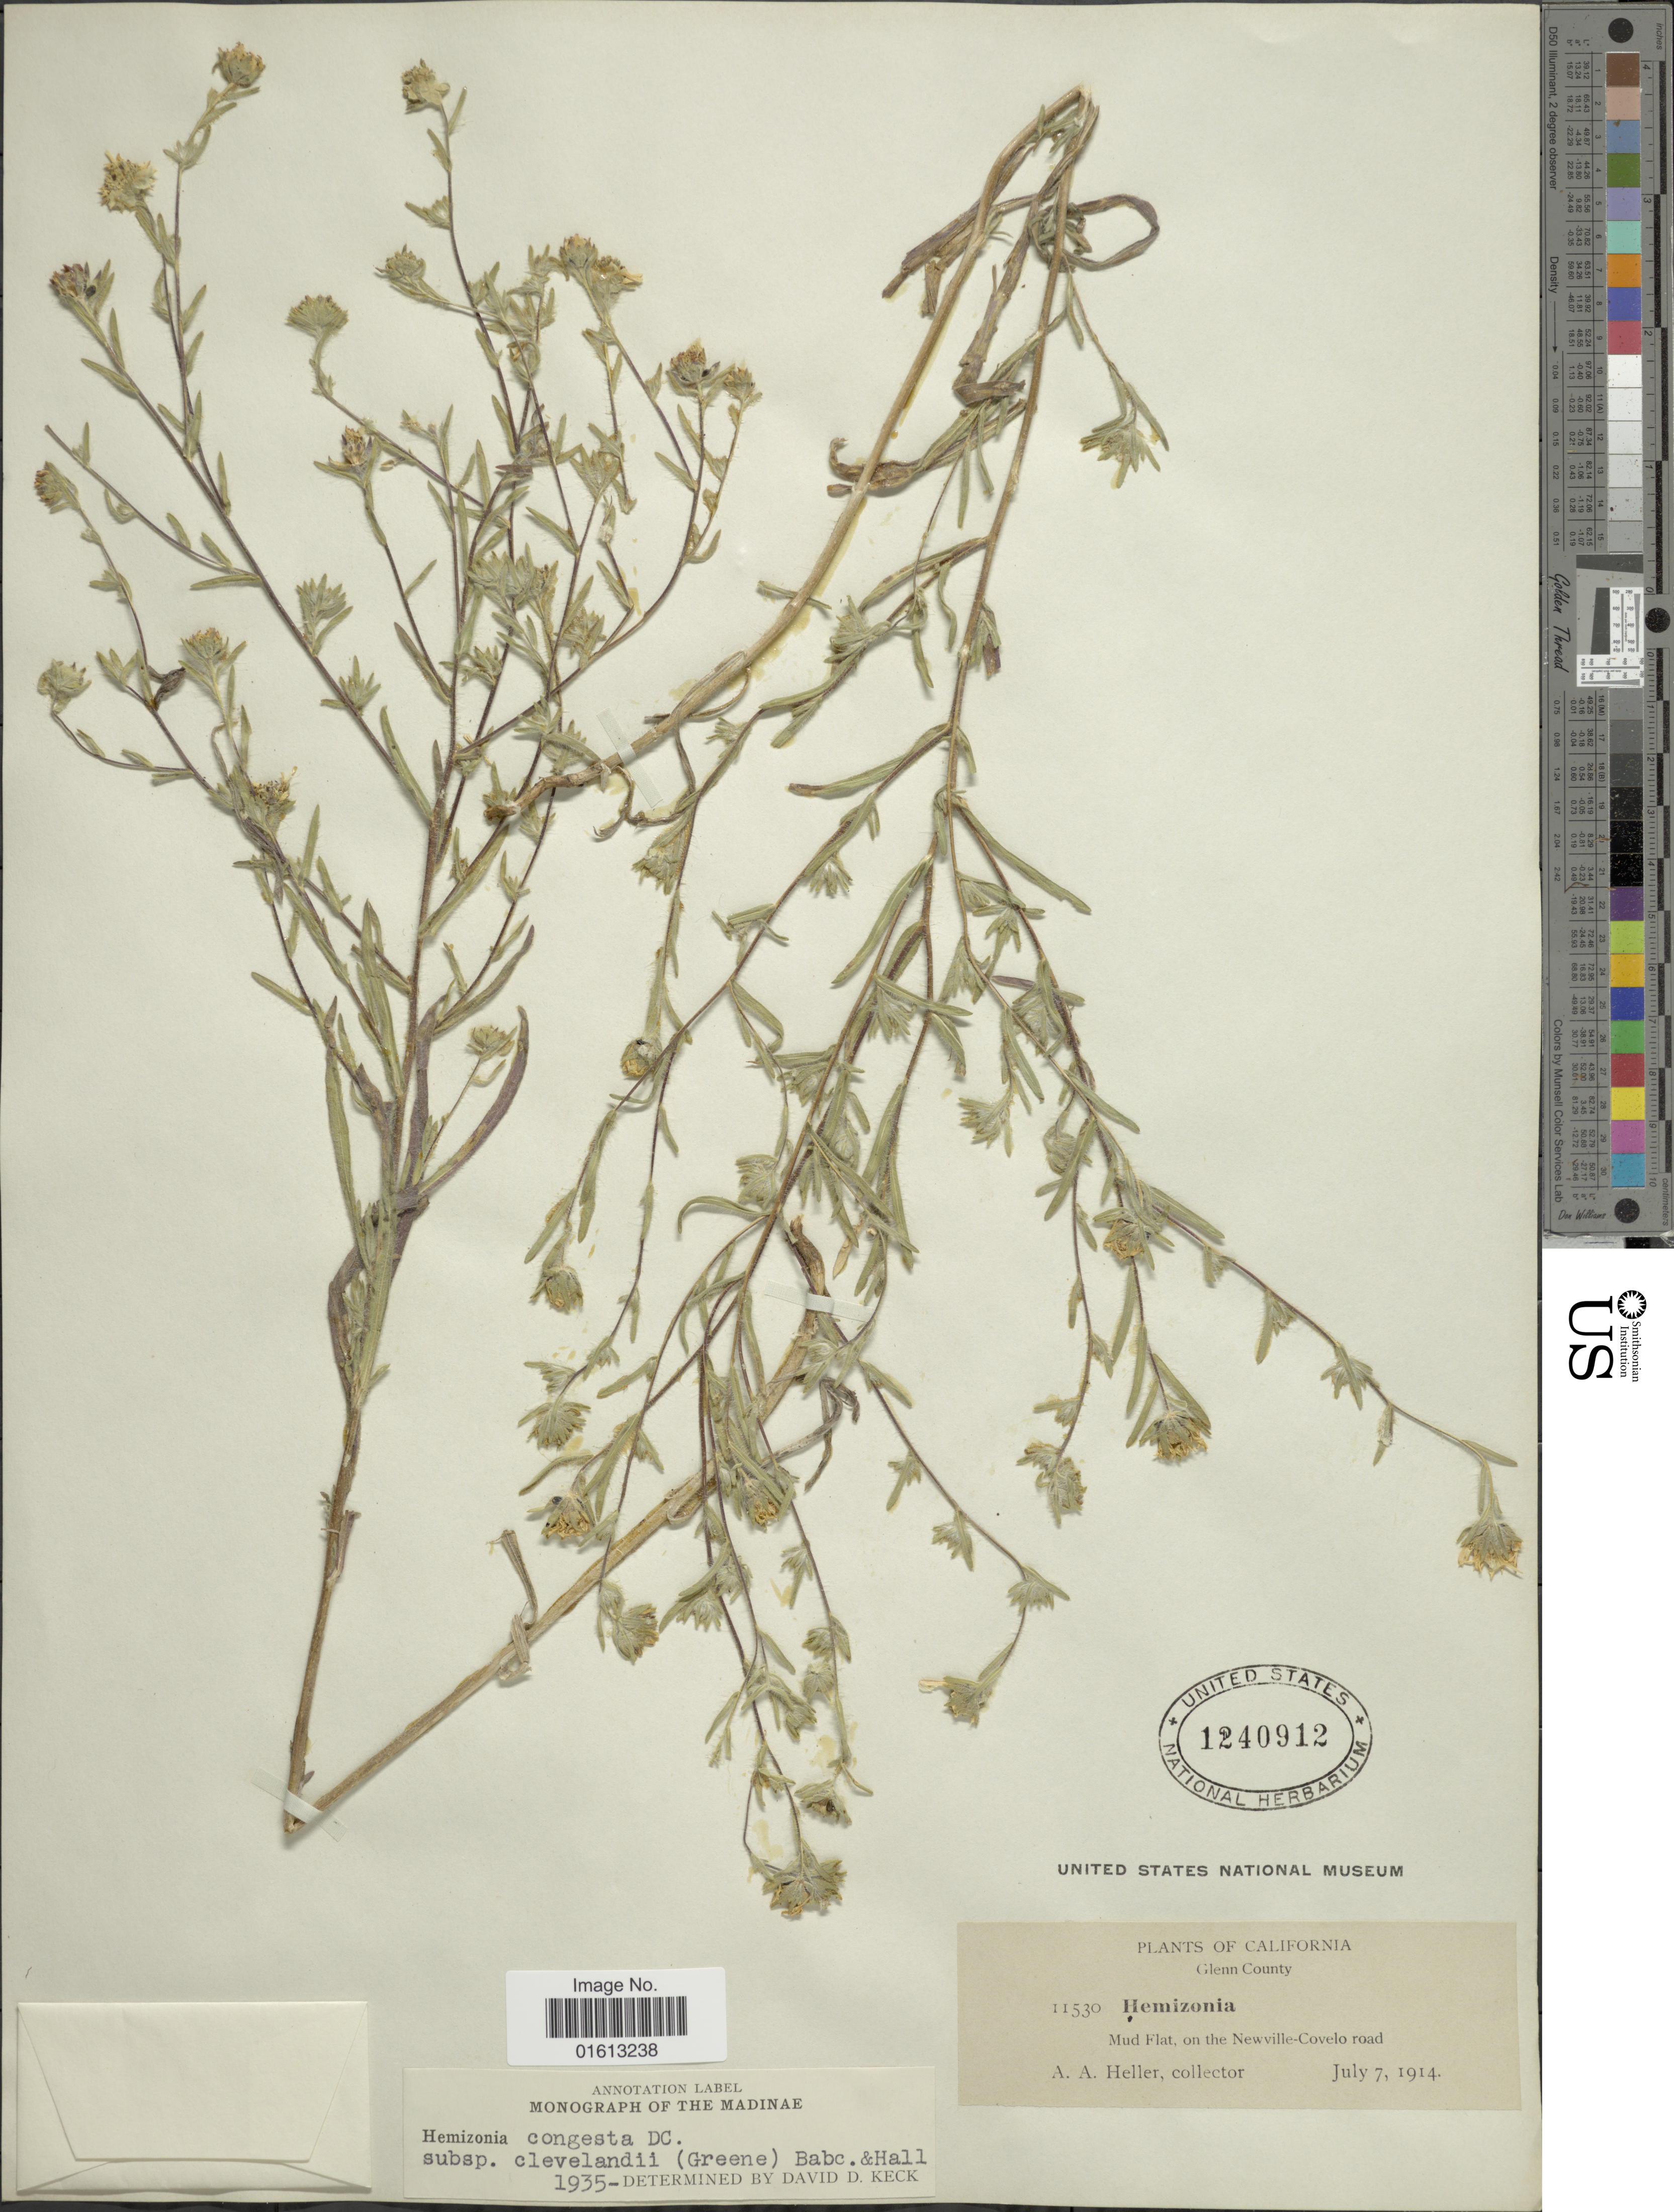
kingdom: Plantae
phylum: Tracheophyta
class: Magnoliopsida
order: Asterales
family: Asteraceae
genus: Hemizonia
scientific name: Hemizonia congesta subsp. clevelandii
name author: (Greene) Babc. & H.M. Hall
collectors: A. A. Heller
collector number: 11530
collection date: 1914-07-07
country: United States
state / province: California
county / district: Glenn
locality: Glenn County, Mud Flat, on the Newville-Covelo road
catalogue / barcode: US 1240912